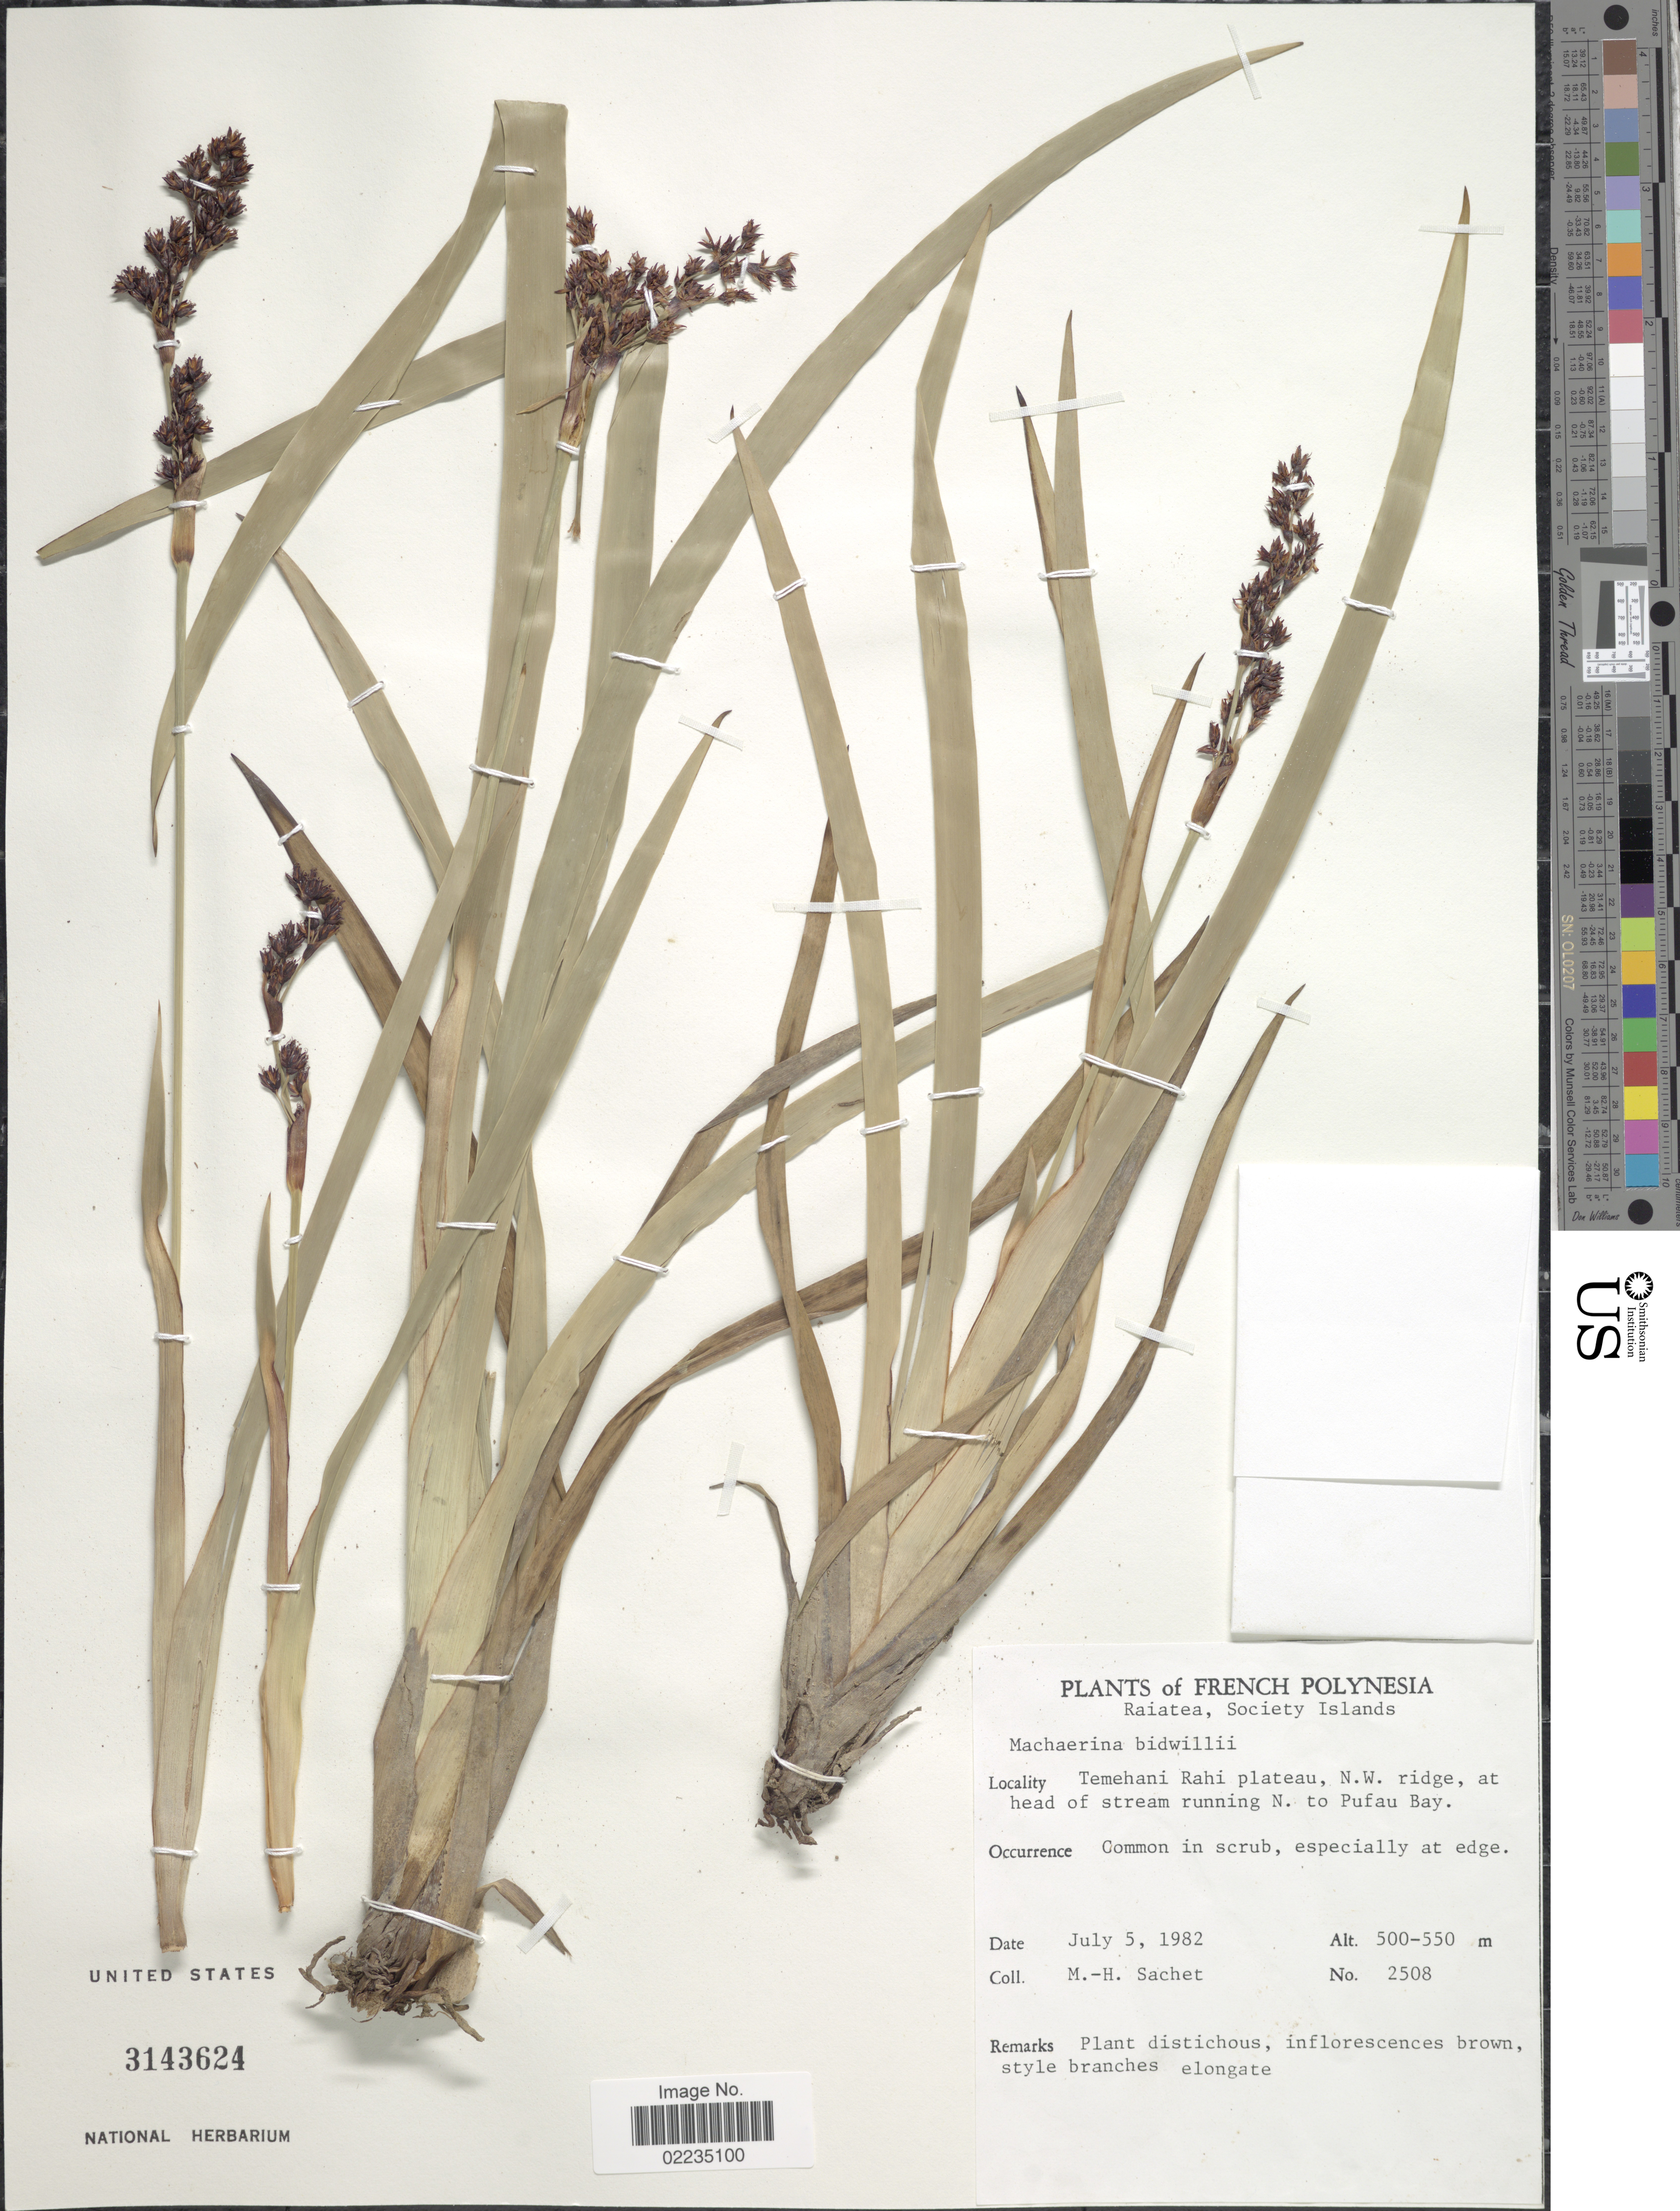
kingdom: Plantae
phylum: Tracheophyta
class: Liliopsida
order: Poales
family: Cyperaceae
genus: Machaerina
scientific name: Machaerina bidwillii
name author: (Stapf ex Setch.) T. Koyama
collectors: M.-H. Sachet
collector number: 2508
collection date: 1982-07-05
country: French Polynesia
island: Raiatea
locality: Raiatea, Society Islands, Temehani Rahi plateau, N.W. ridge, at head of stream running N. to Pufau Bay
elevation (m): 500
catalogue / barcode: US 3143624